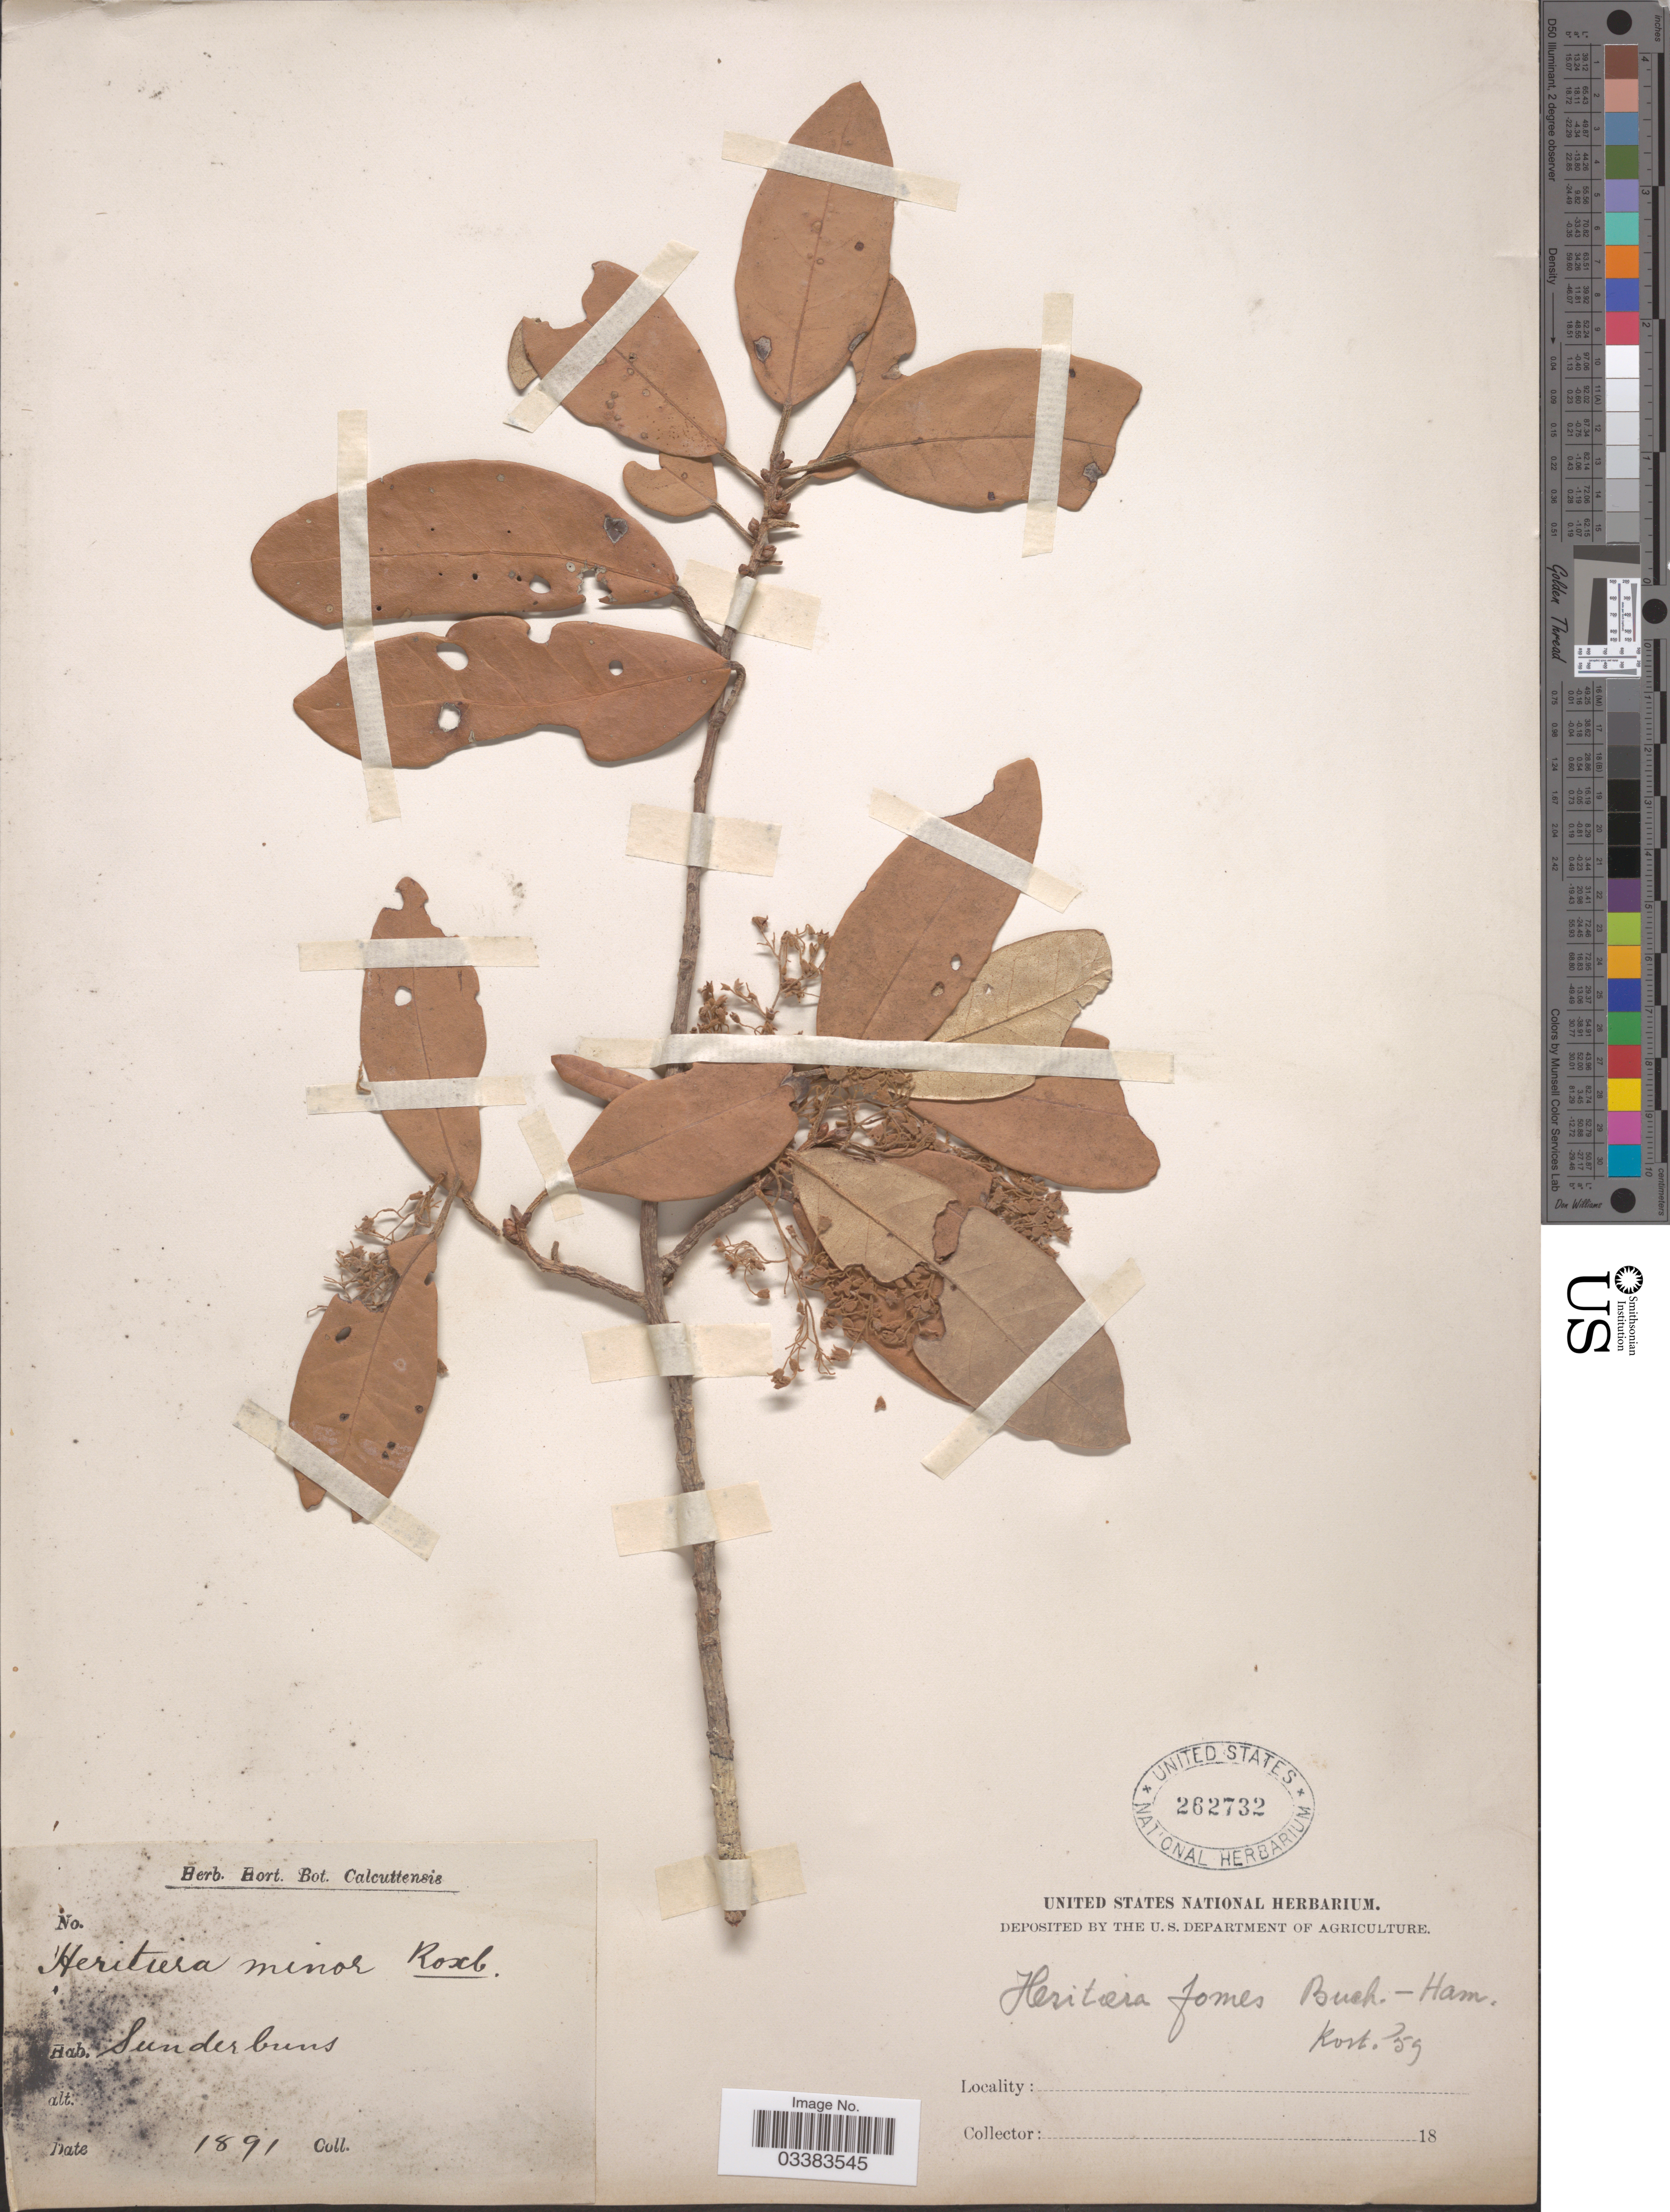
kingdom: Plantae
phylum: Tracheophyta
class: Magnoliopsida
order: Malvales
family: Malvaceae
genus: Heritiera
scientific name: Heritiera fomes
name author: Buch.-Ham.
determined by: Dorr, L. J., (BOT), Smithsonian Institution - National Museum of Natural History (UNITED STATES)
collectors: ex Herb. Hort. Bot. Calcuttensis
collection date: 1891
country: India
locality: Sunderbuns.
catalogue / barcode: US 262732